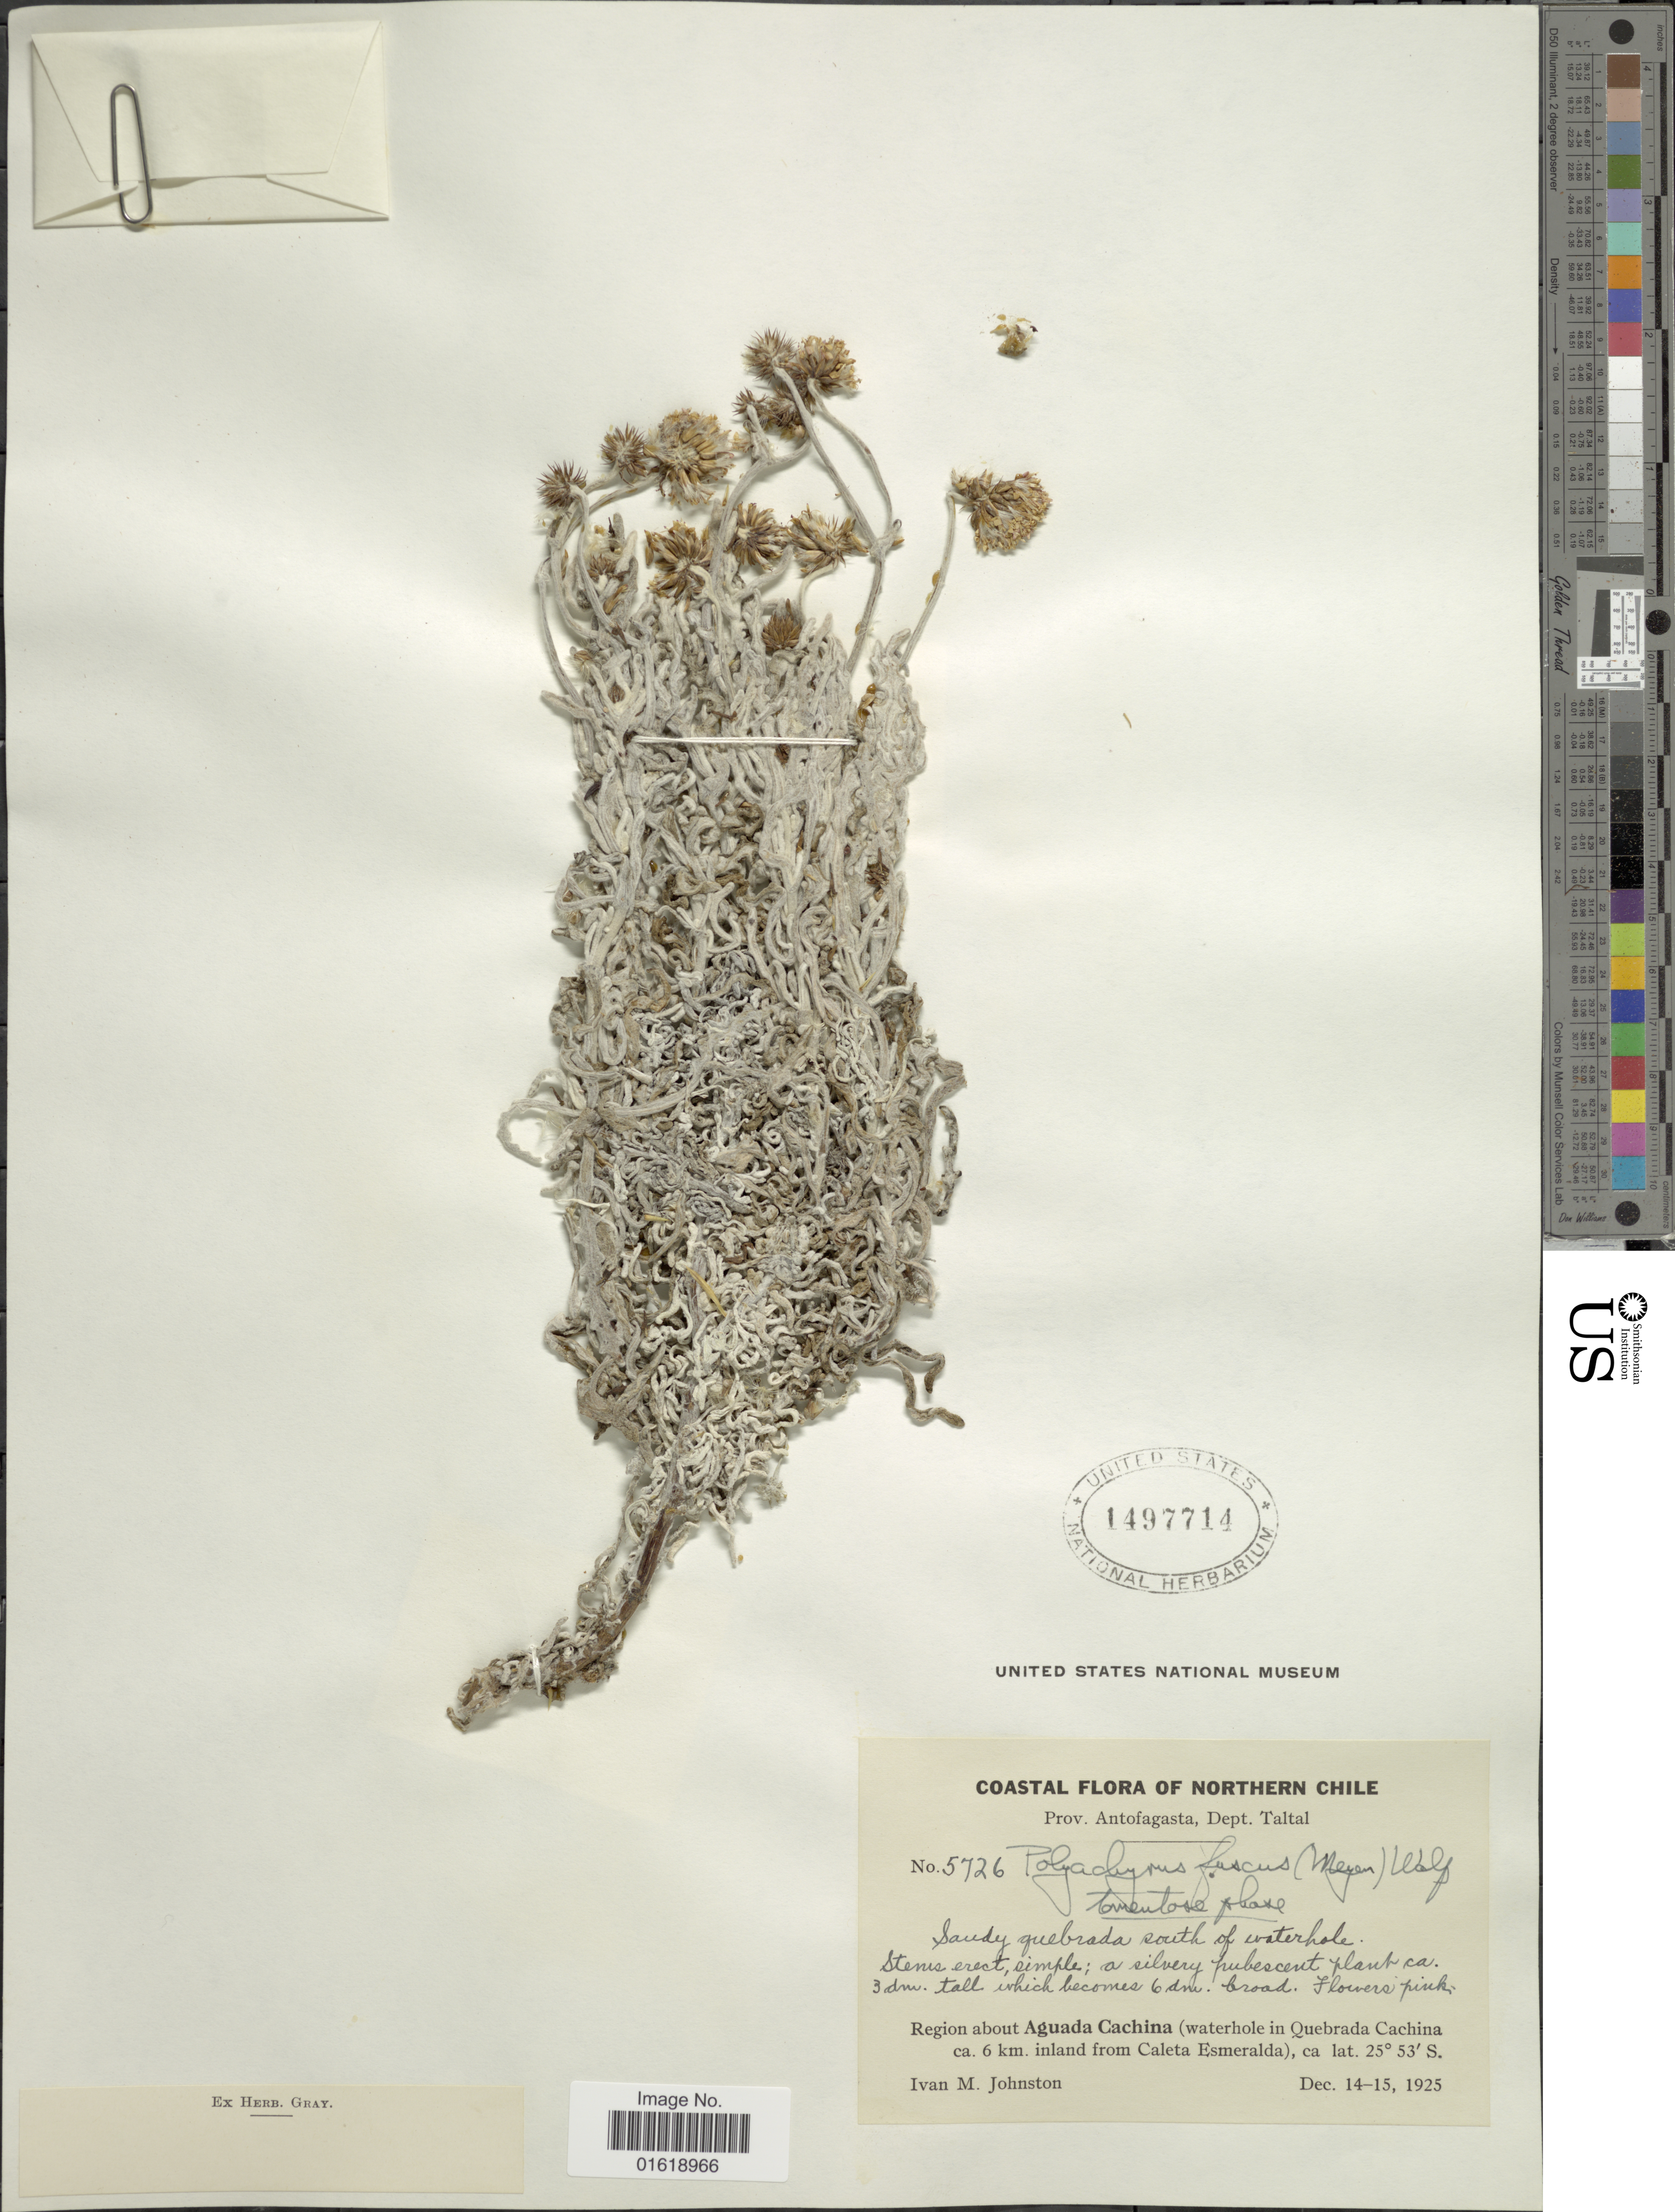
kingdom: Plantae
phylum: Tracheophyta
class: Magnoliopsida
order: Asterales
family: Asteraceae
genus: Polyachyrus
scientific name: Polyachyrus fuscus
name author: (Meyen) Walp.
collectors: I.M. Johnston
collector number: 5726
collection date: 1925-12-14/1925-12-15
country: Chile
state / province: Antofagasta (II)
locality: Northern Chile. Prov. Antofagasta, Dept. Taltal. Region about Aguada Cachina (waterhole in Quebrada Cachina ca. 6 km. inland from Caleta Esmeralda).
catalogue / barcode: US 1497714